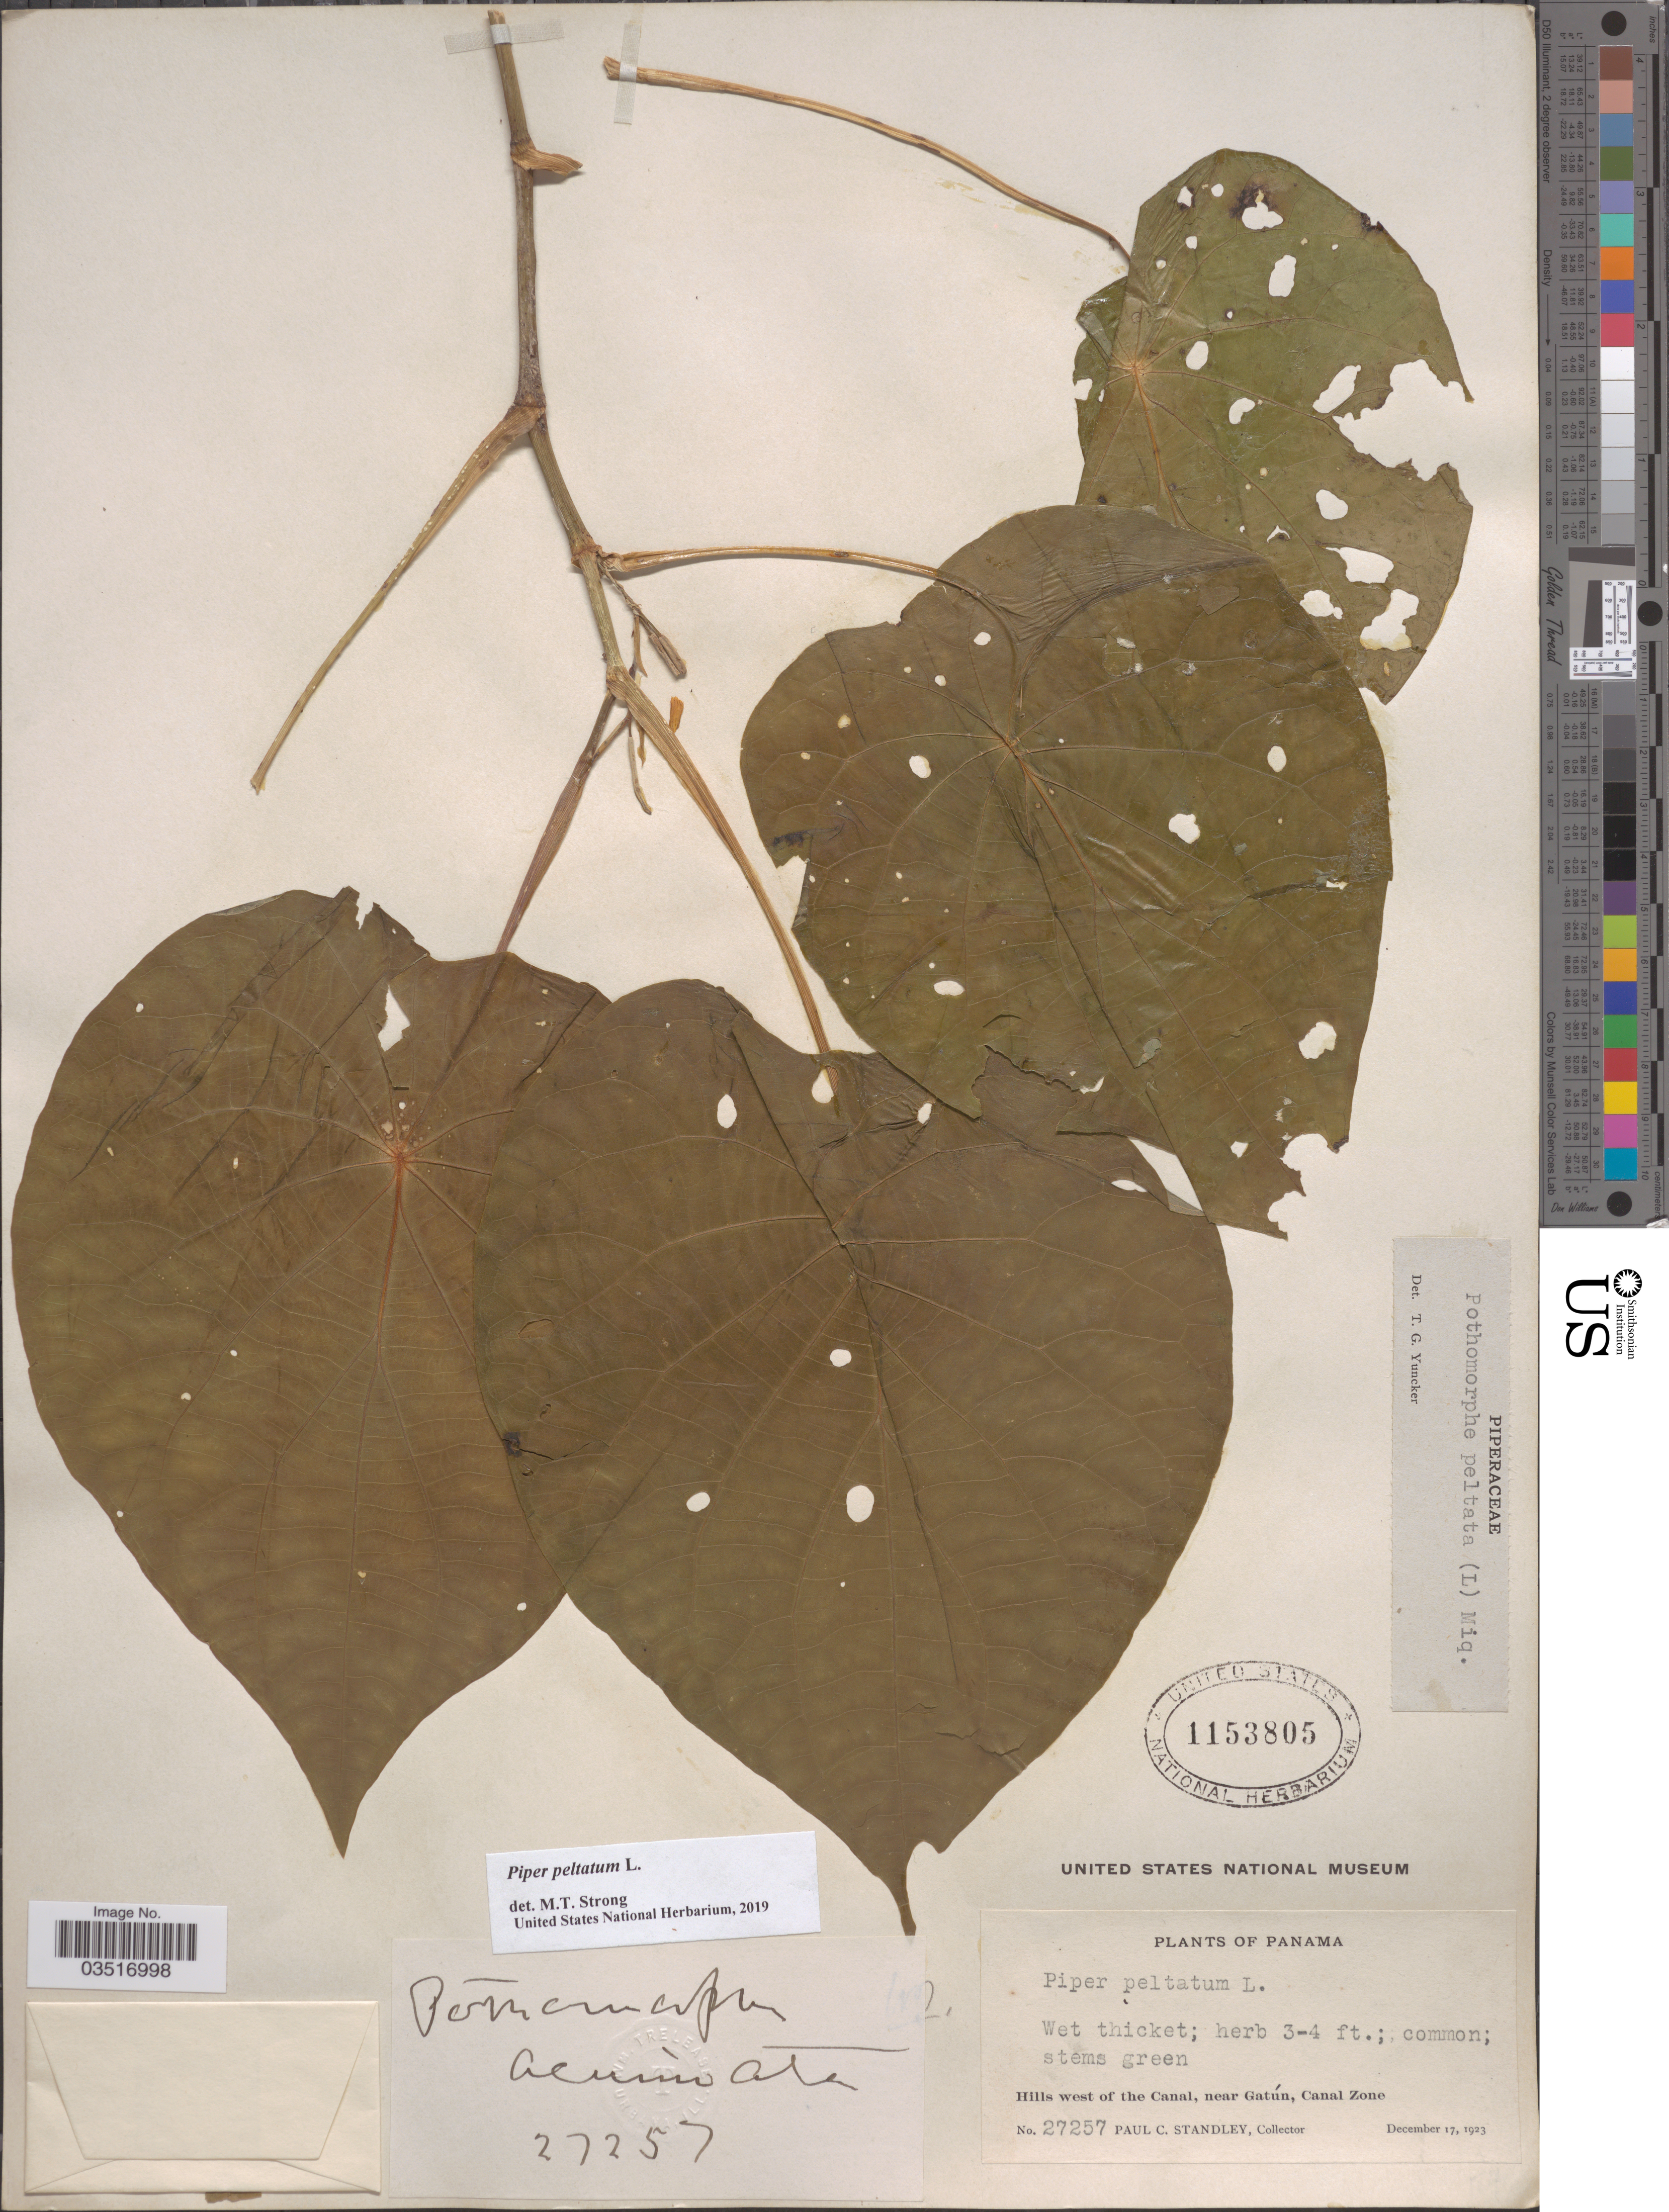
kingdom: Plantae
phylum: Tracheophyta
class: Magnoliopsida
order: Piperales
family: Piperaceae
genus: Piper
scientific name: Piper peltatum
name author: L.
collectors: P. C. Standley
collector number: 272547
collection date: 1923-12-17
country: Panama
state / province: Colón / Panamá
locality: Hills west of the Canal, near Gatún, Canal Zone.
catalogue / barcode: US 1153805